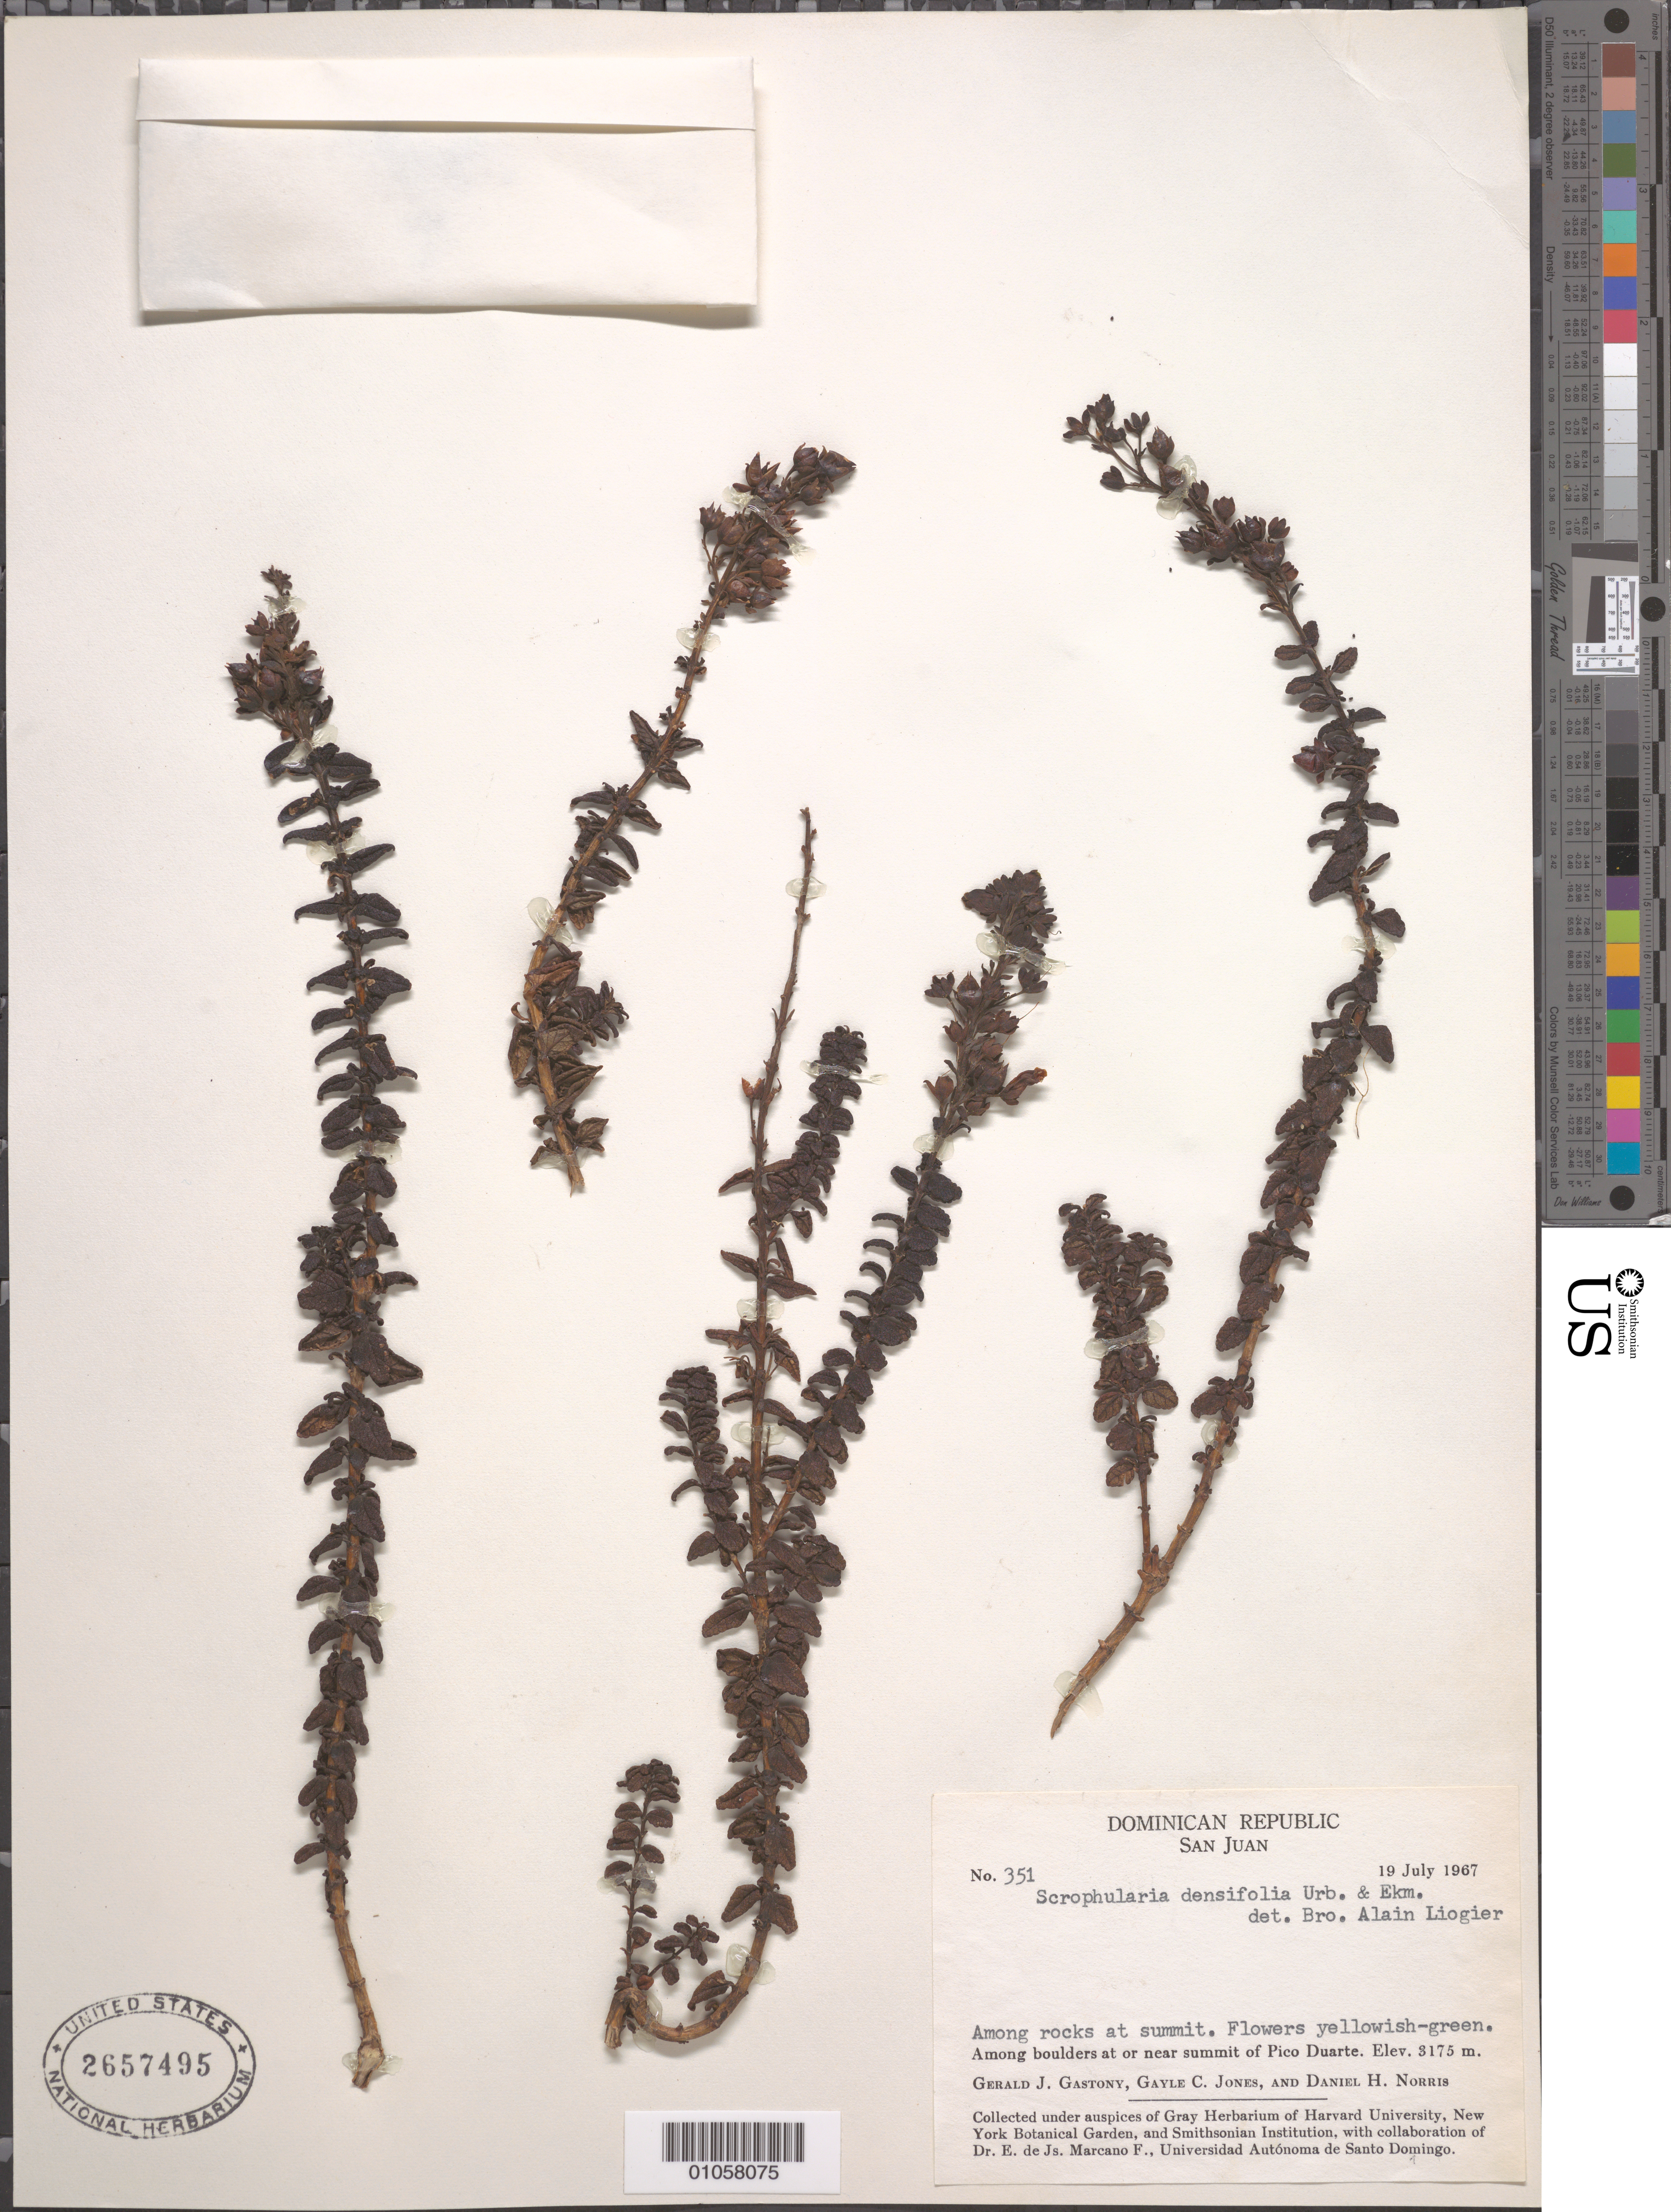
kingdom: Plantae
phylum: Tracheophyta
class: Magnoliopsida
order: Lamiales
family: Scrophulariaceae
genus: Scrophularia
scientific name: Scrophularia densiflora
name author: Urb. & Ekman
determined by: Liogier, Alain H.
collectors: G. Gastony, G. C. Jones & D. H. Norris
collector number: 351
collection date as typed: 19 Jul 1967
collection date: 1967-07-19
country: Dominican Republic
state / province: San Juan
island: Hispaniola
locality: Near summit of Pico Duarte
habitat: Among rocks at summit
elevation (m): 3175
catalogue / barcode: US 2657495